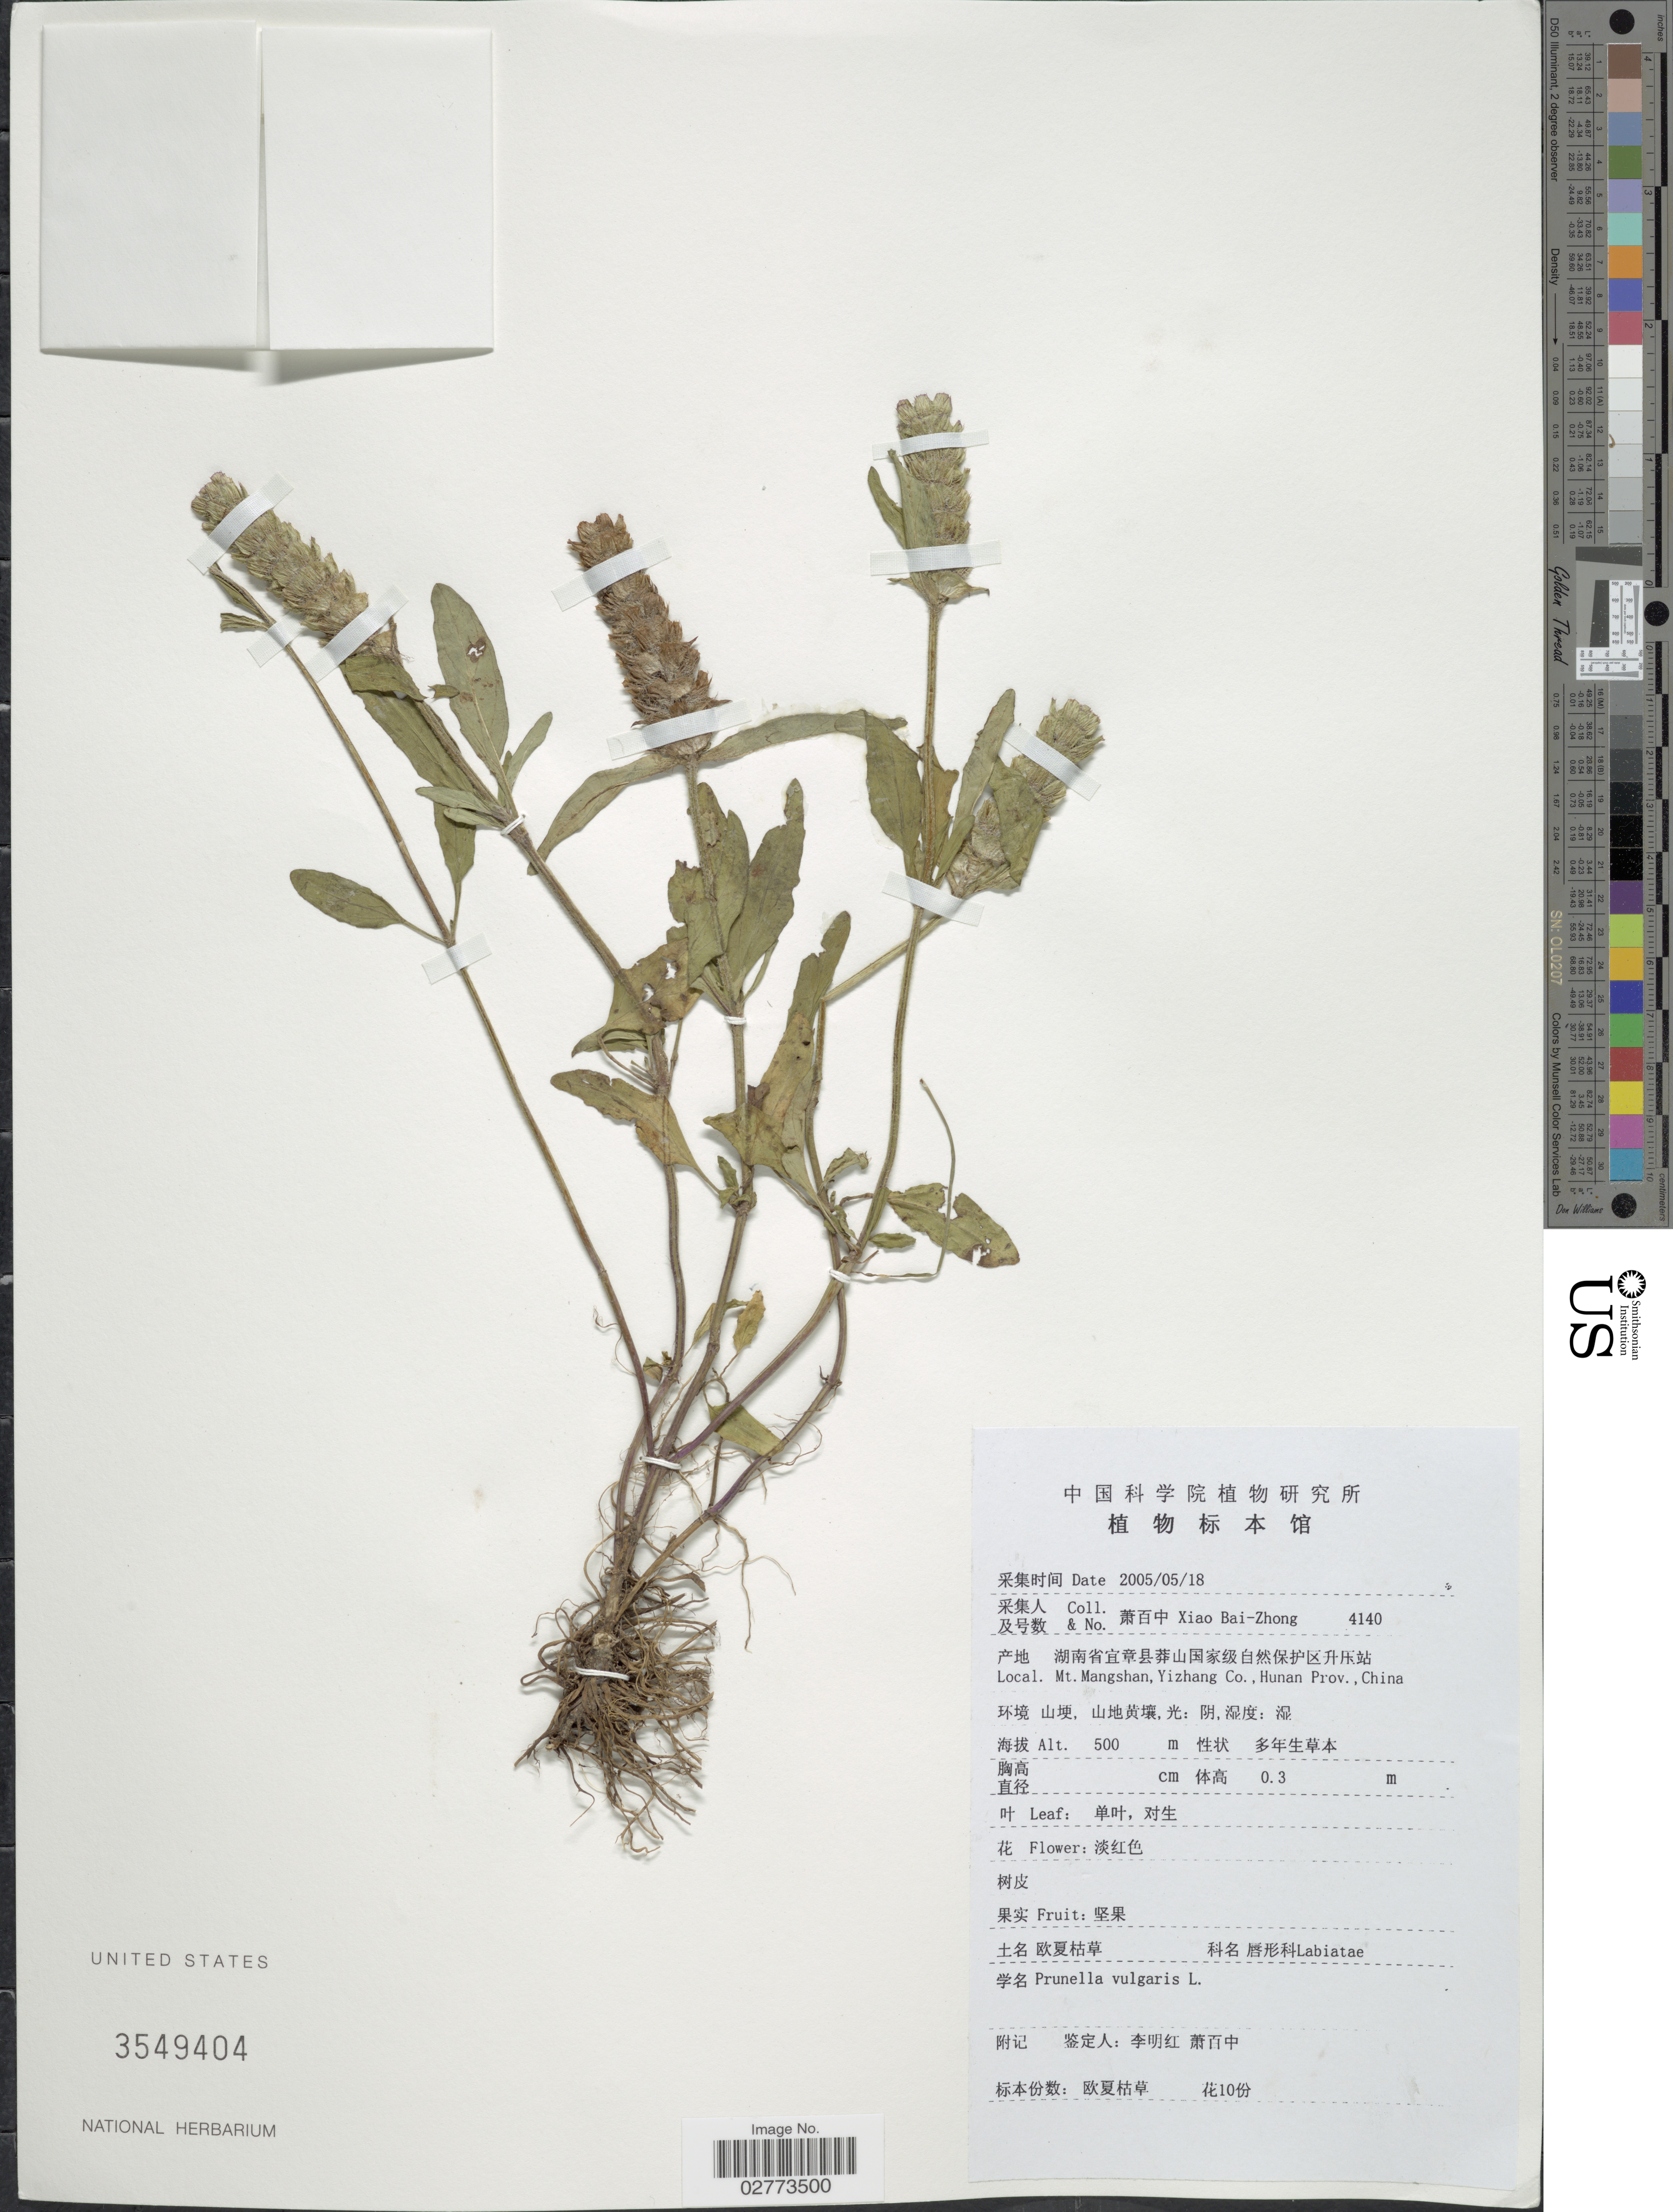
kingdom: Plantae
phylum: Tracheophyta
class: Magnoliopsida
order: Lamiales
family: Lamiaceae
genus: Prunella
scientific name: Prunella vulgaris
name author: L.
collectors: B. Z. Xiao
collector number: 4140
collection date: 2005-05-18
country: China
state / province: Hunan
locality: Mt. Mangshan, Yizhang Co., Hunan Prov.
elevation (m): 500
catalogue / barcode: US 3549404